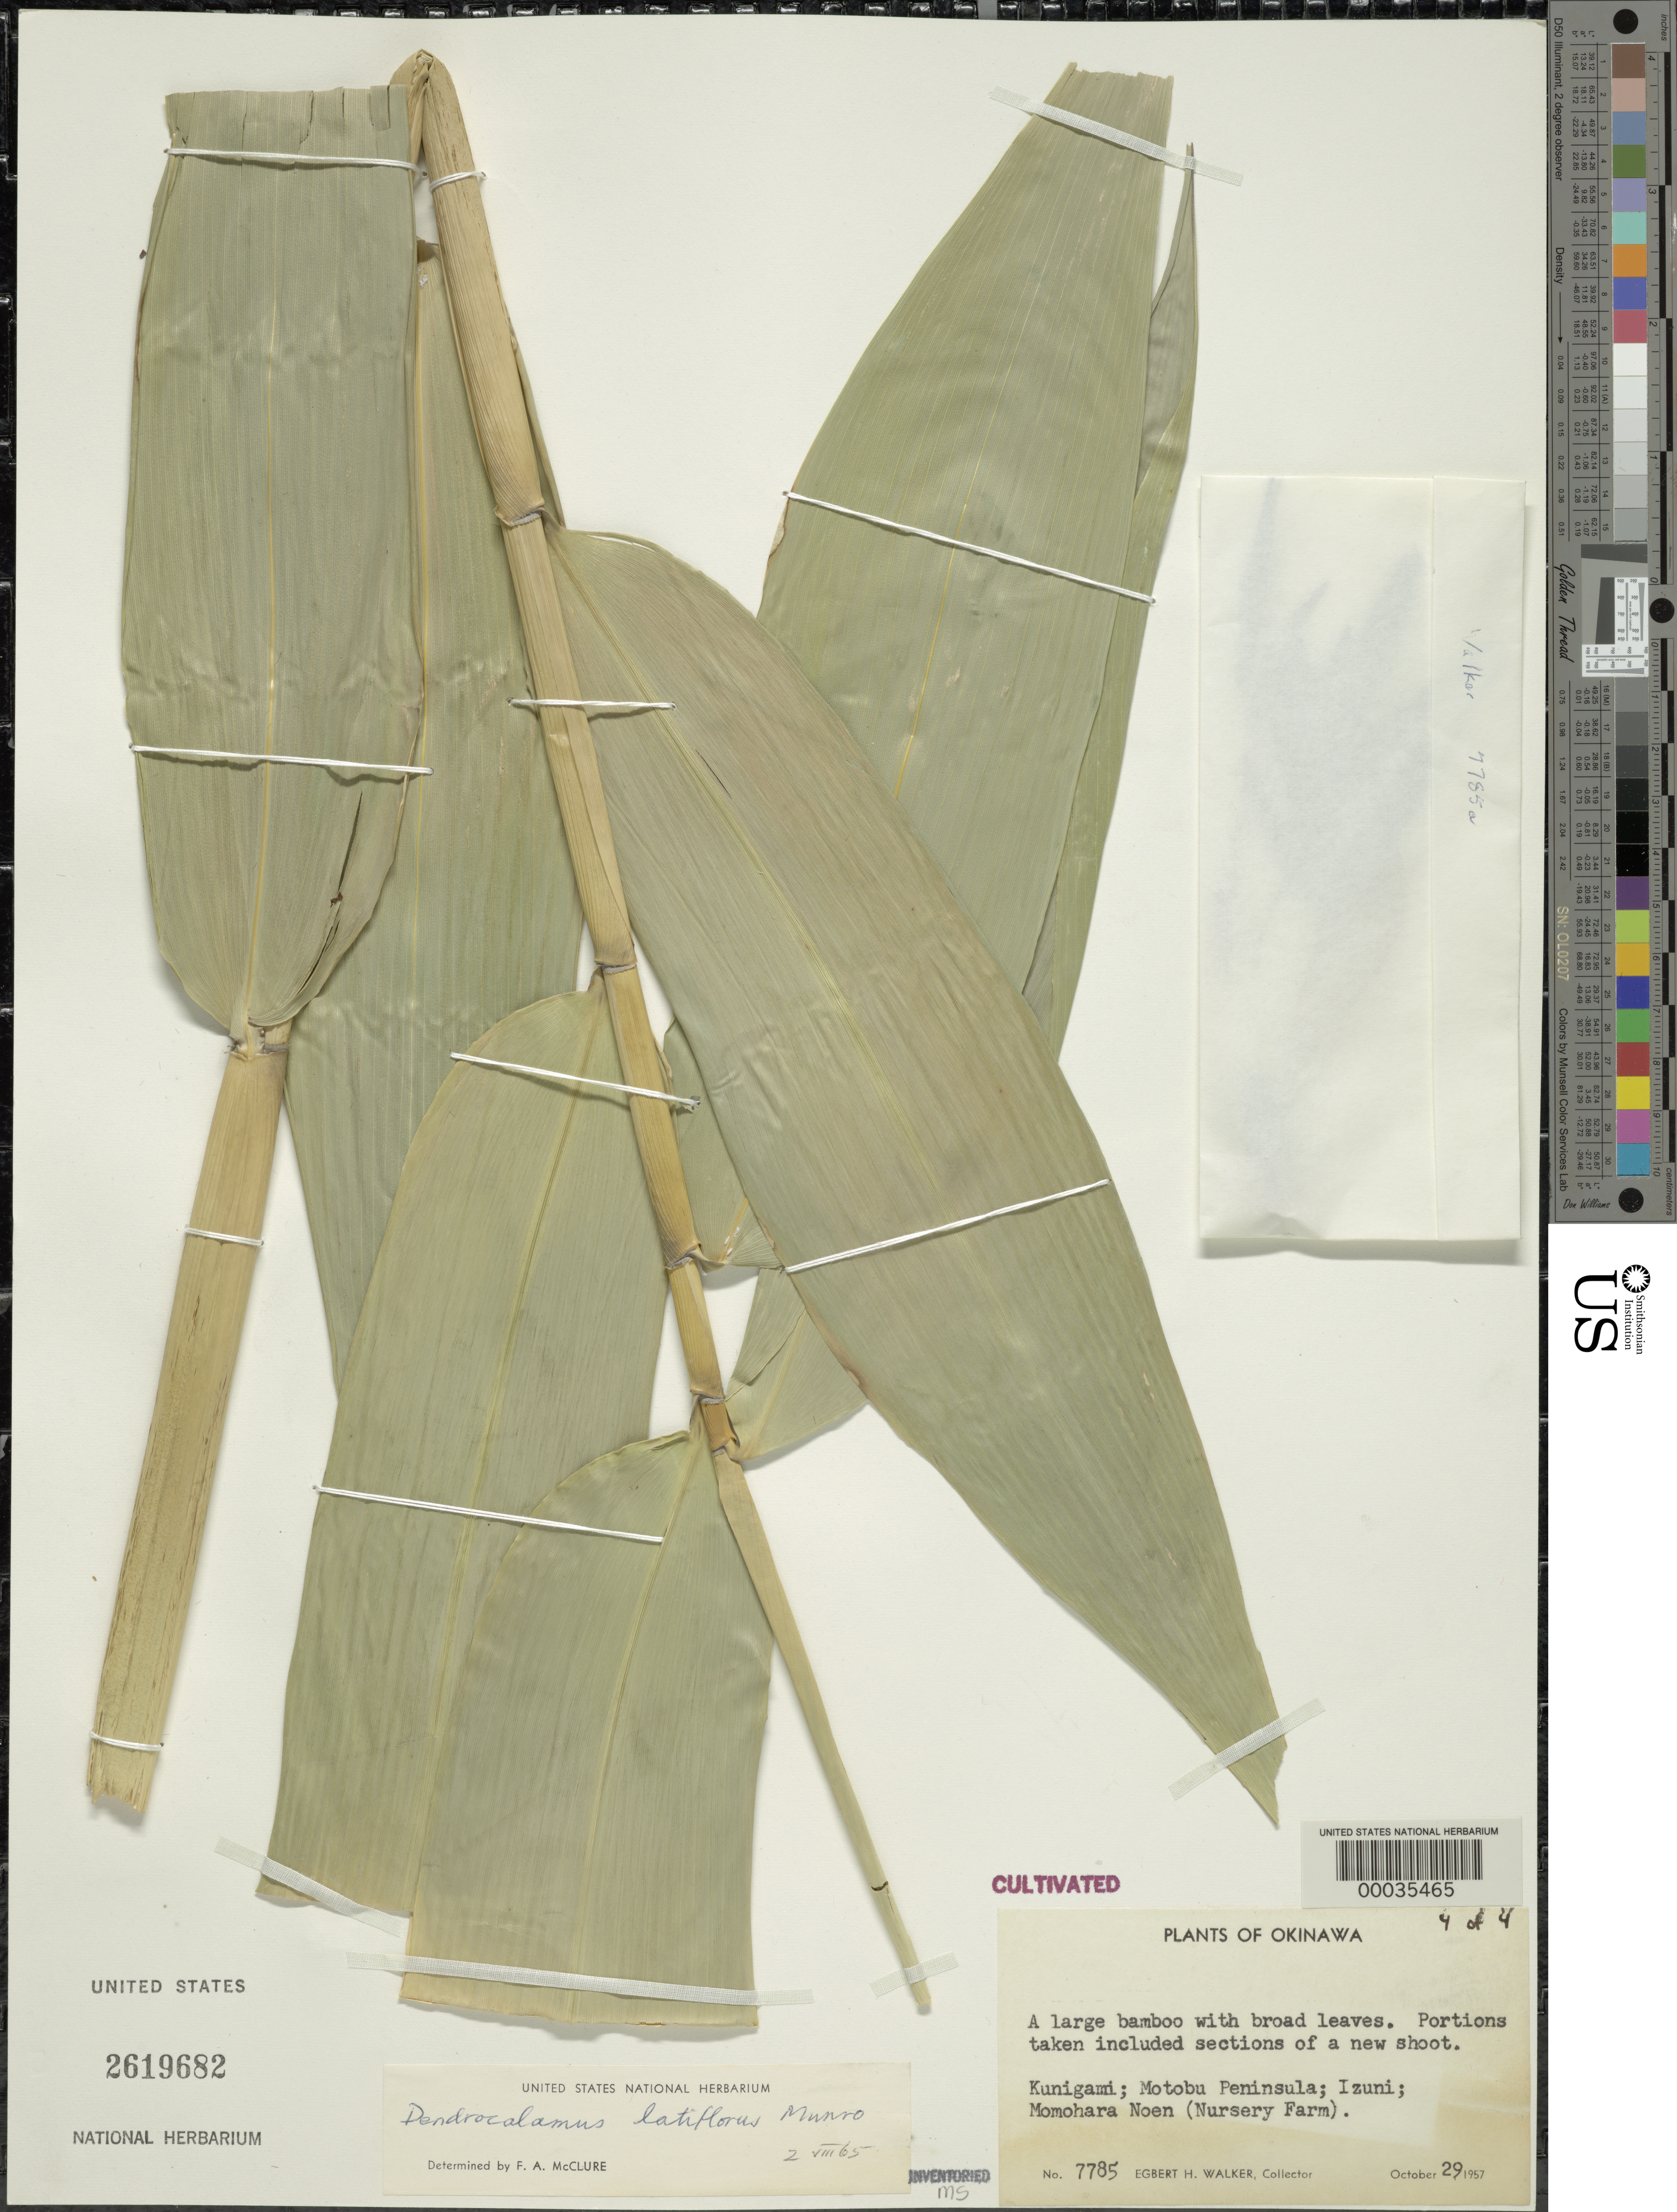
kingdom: Plantae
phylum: Tracheophyta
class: Liliopsida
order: Poales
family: Poaceae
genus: Dendrocalamus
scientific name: Dendrocalamus latiflorus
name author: Munro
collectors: E. H. Walker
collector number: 7785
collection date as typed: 29 Oct 1957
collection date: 1957-10-29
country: Japan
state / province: Okinawa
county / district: Okinawa Prefecture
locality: Kunigami, motobu penninsula, izuni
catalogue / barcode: US 2619682